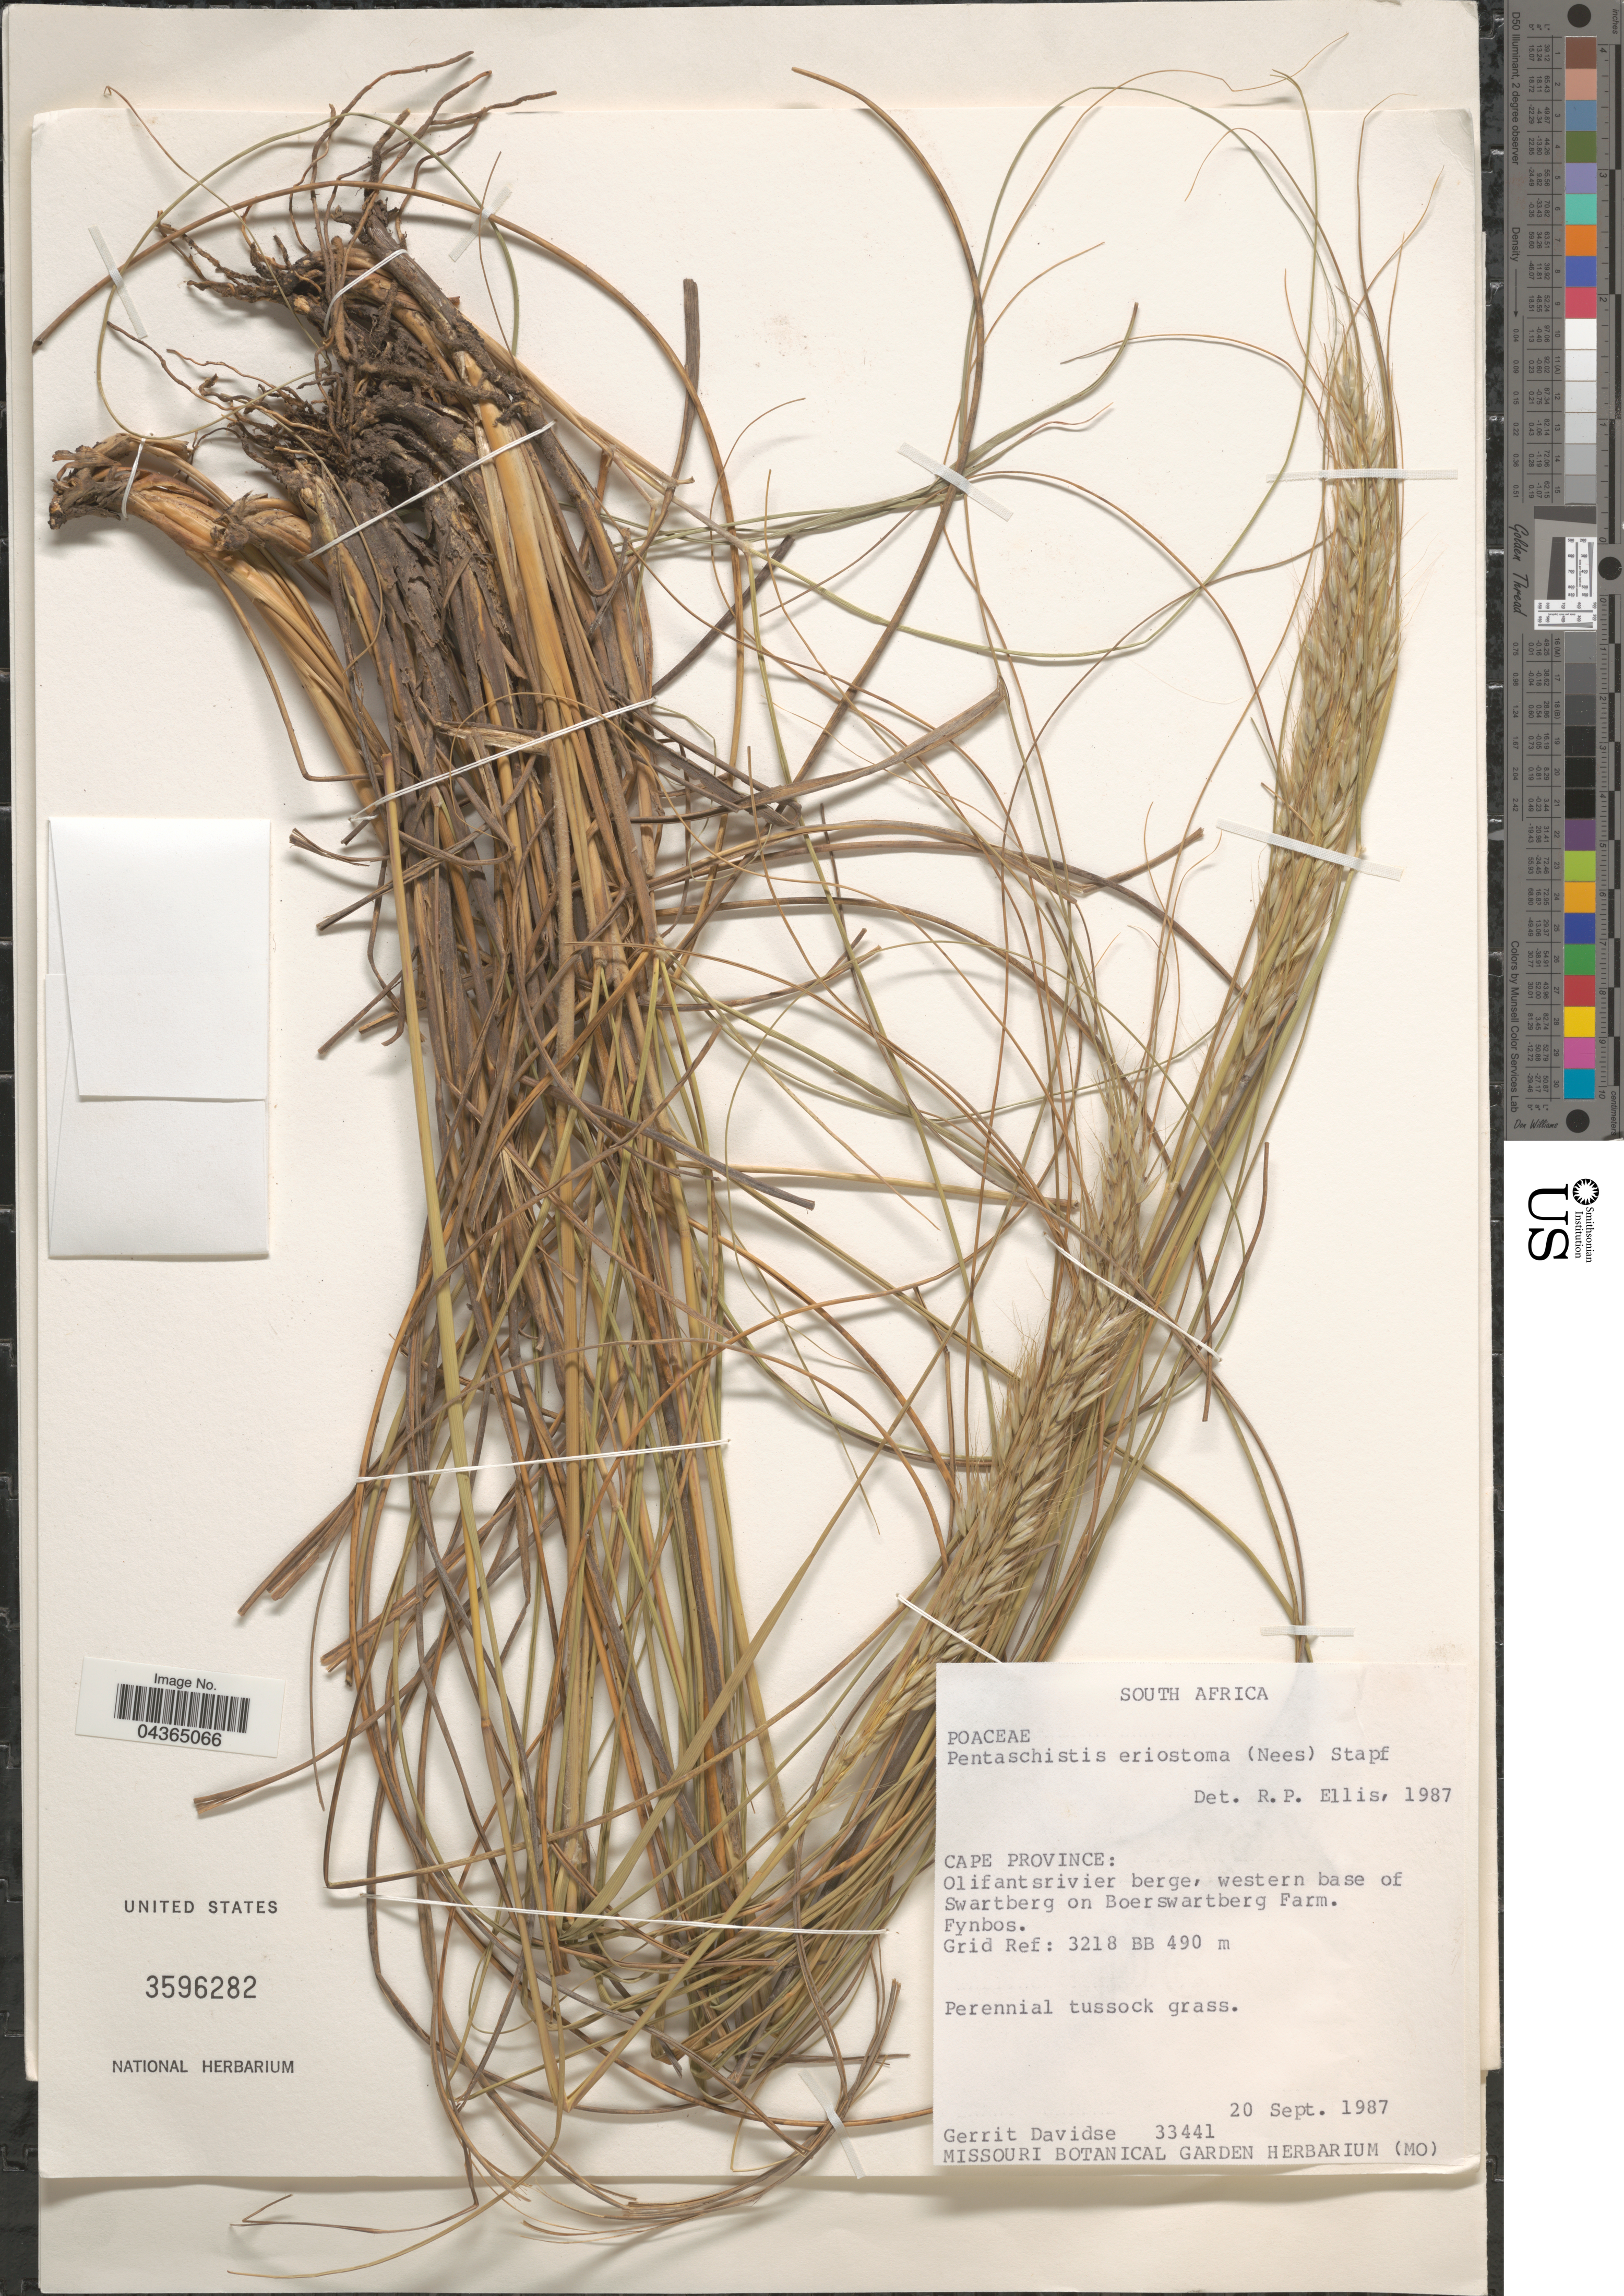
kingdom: Plantae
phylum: Tracheophyta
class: Liliopsida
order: Poales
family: Poaceae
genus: Pentameris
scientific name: Pentameris eriostoma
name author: (Nees) Steud.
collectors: G. Davidse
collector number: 33441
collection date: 1987-09-20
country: South Africa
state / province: Western Cape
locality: Olifantsrivier berge, western base of Swartberg on Boerswartberg Farm. Fynbos. Grid Ref: 3218 BB.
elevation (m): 490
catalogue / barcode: US 3596282